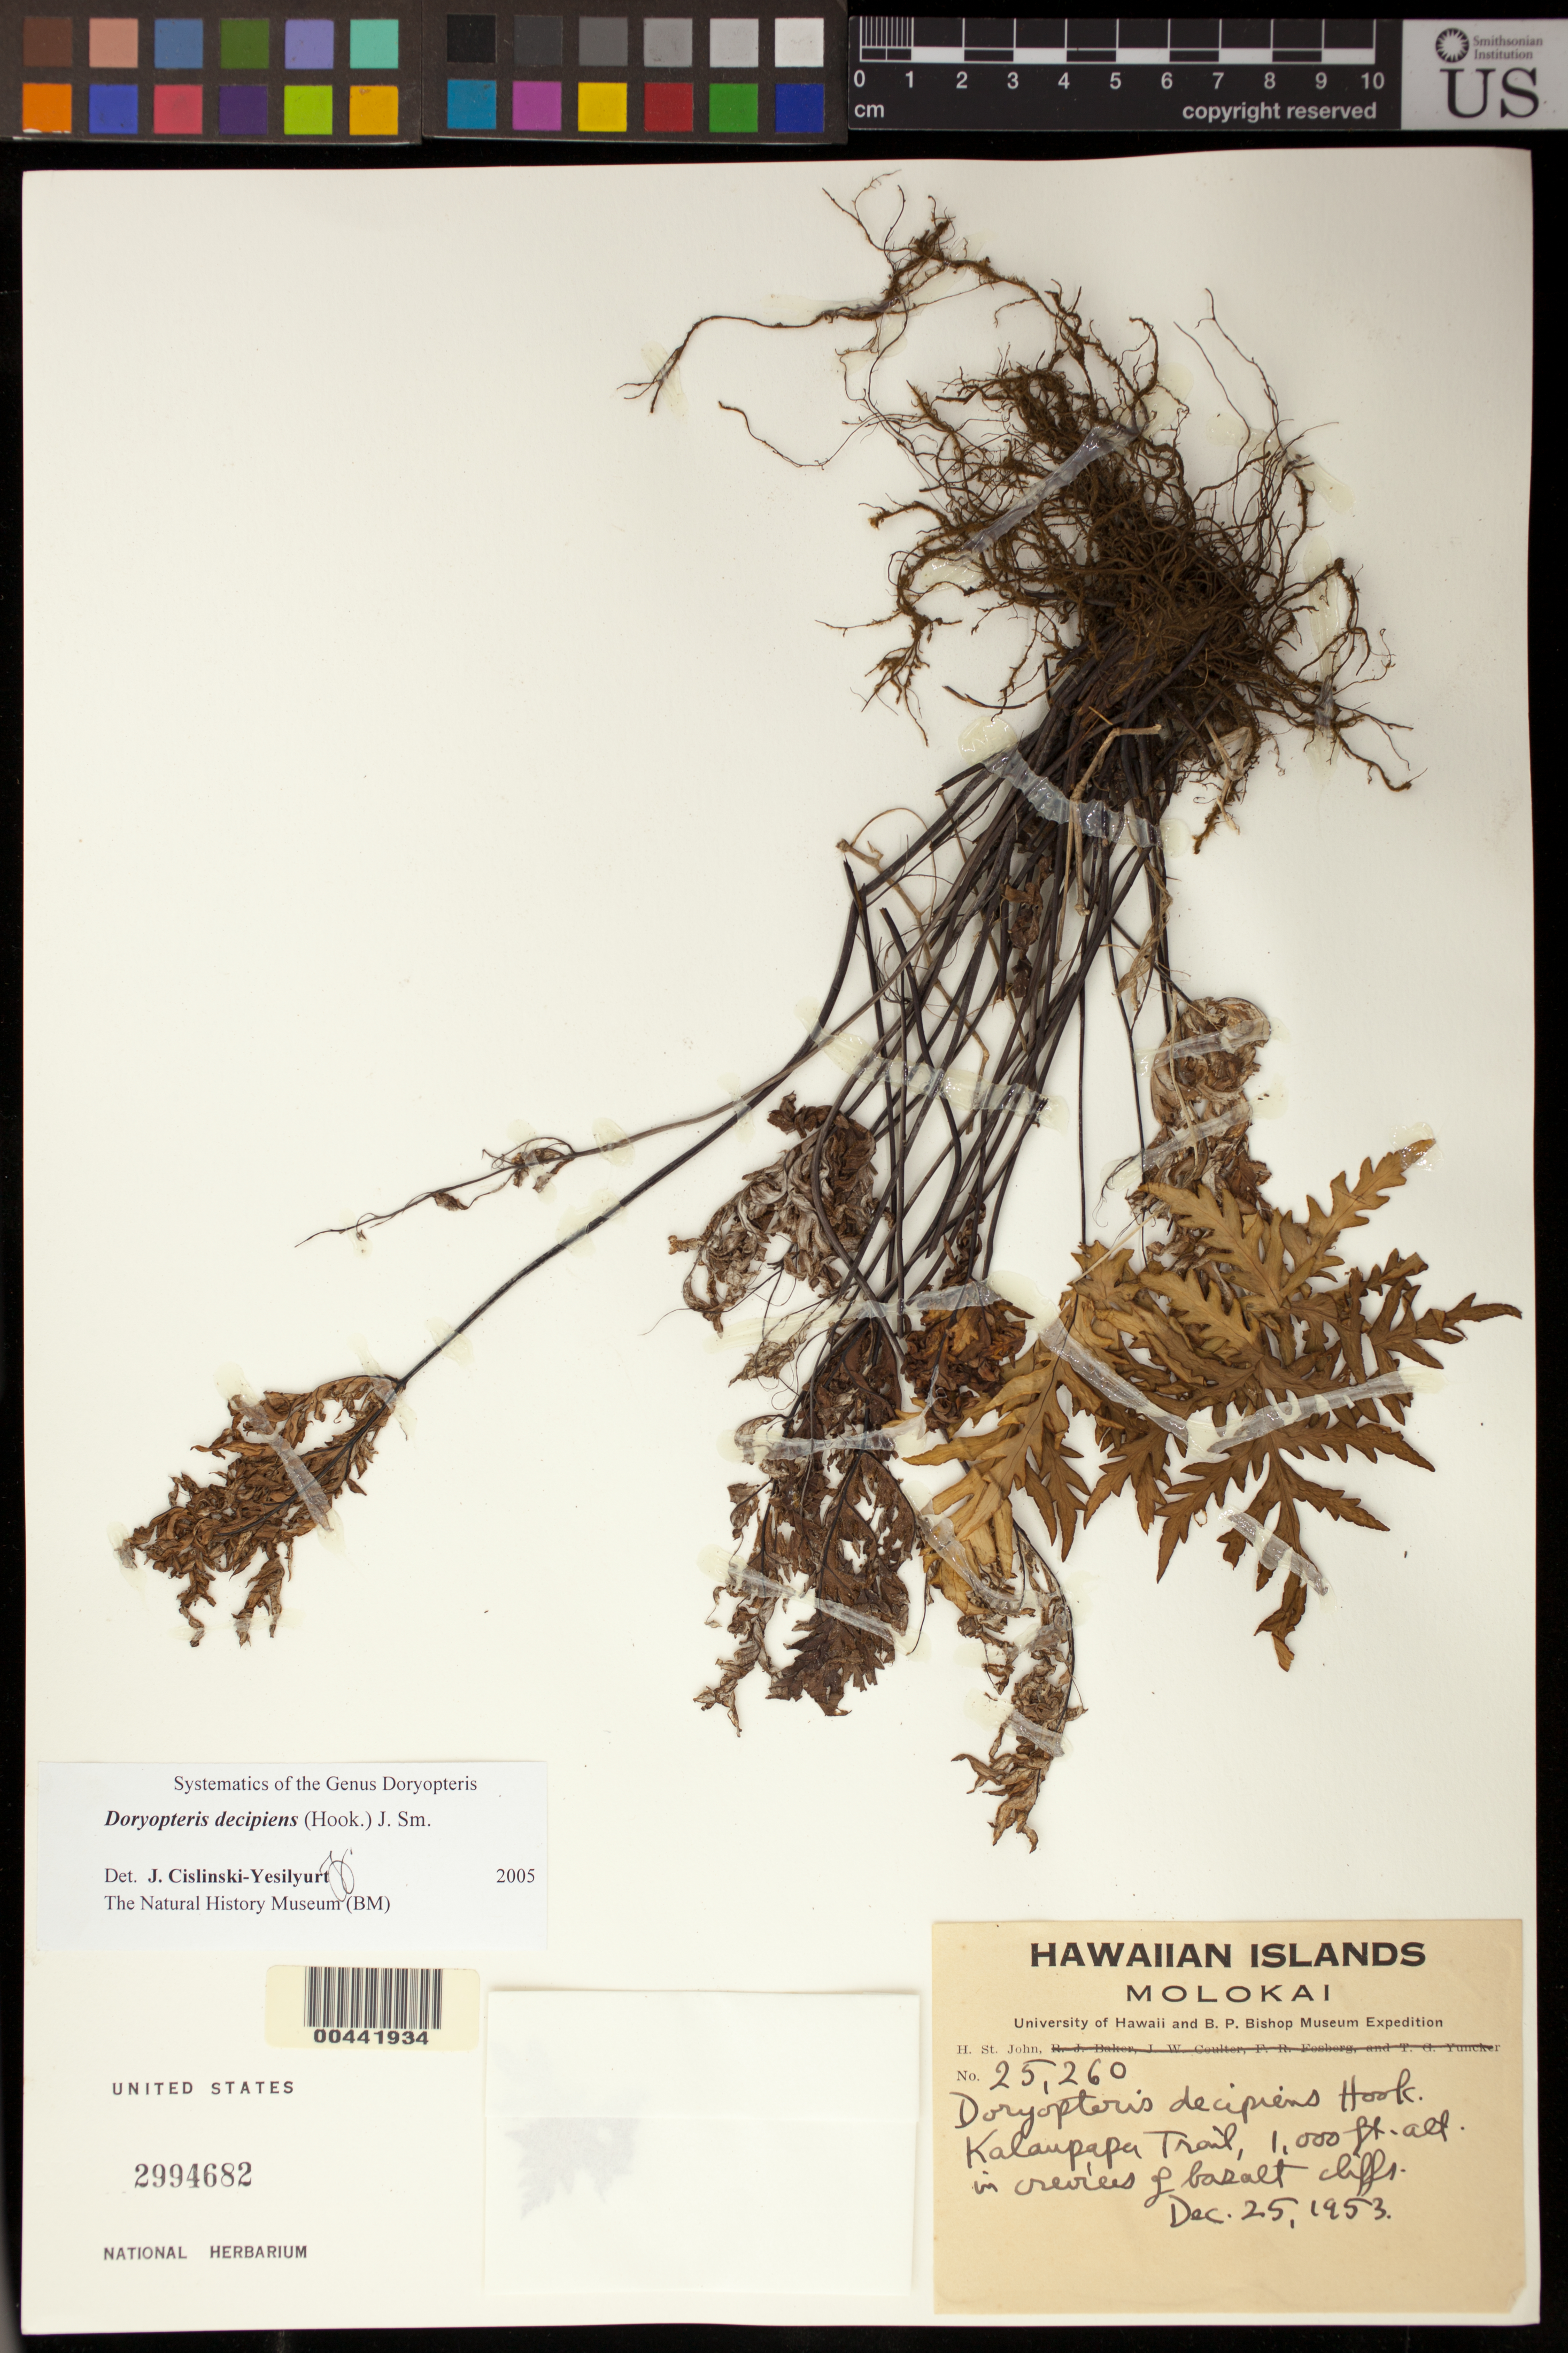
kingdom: Plantae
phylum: Tracheophyta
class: Polypodiopsida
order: Polypodiales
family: Pteridaceae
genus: Doryopteris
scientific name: Doryopteris decipiens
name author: (Hook.) J. Sm.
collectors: H. St. John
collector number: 25260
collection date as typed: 25 Dec 1953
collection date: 1953-12-25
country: United States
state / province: Hawaii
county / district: Maui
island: Moloka'i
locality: Kalaupapa Trail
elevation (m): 305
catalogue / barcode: US 2994682